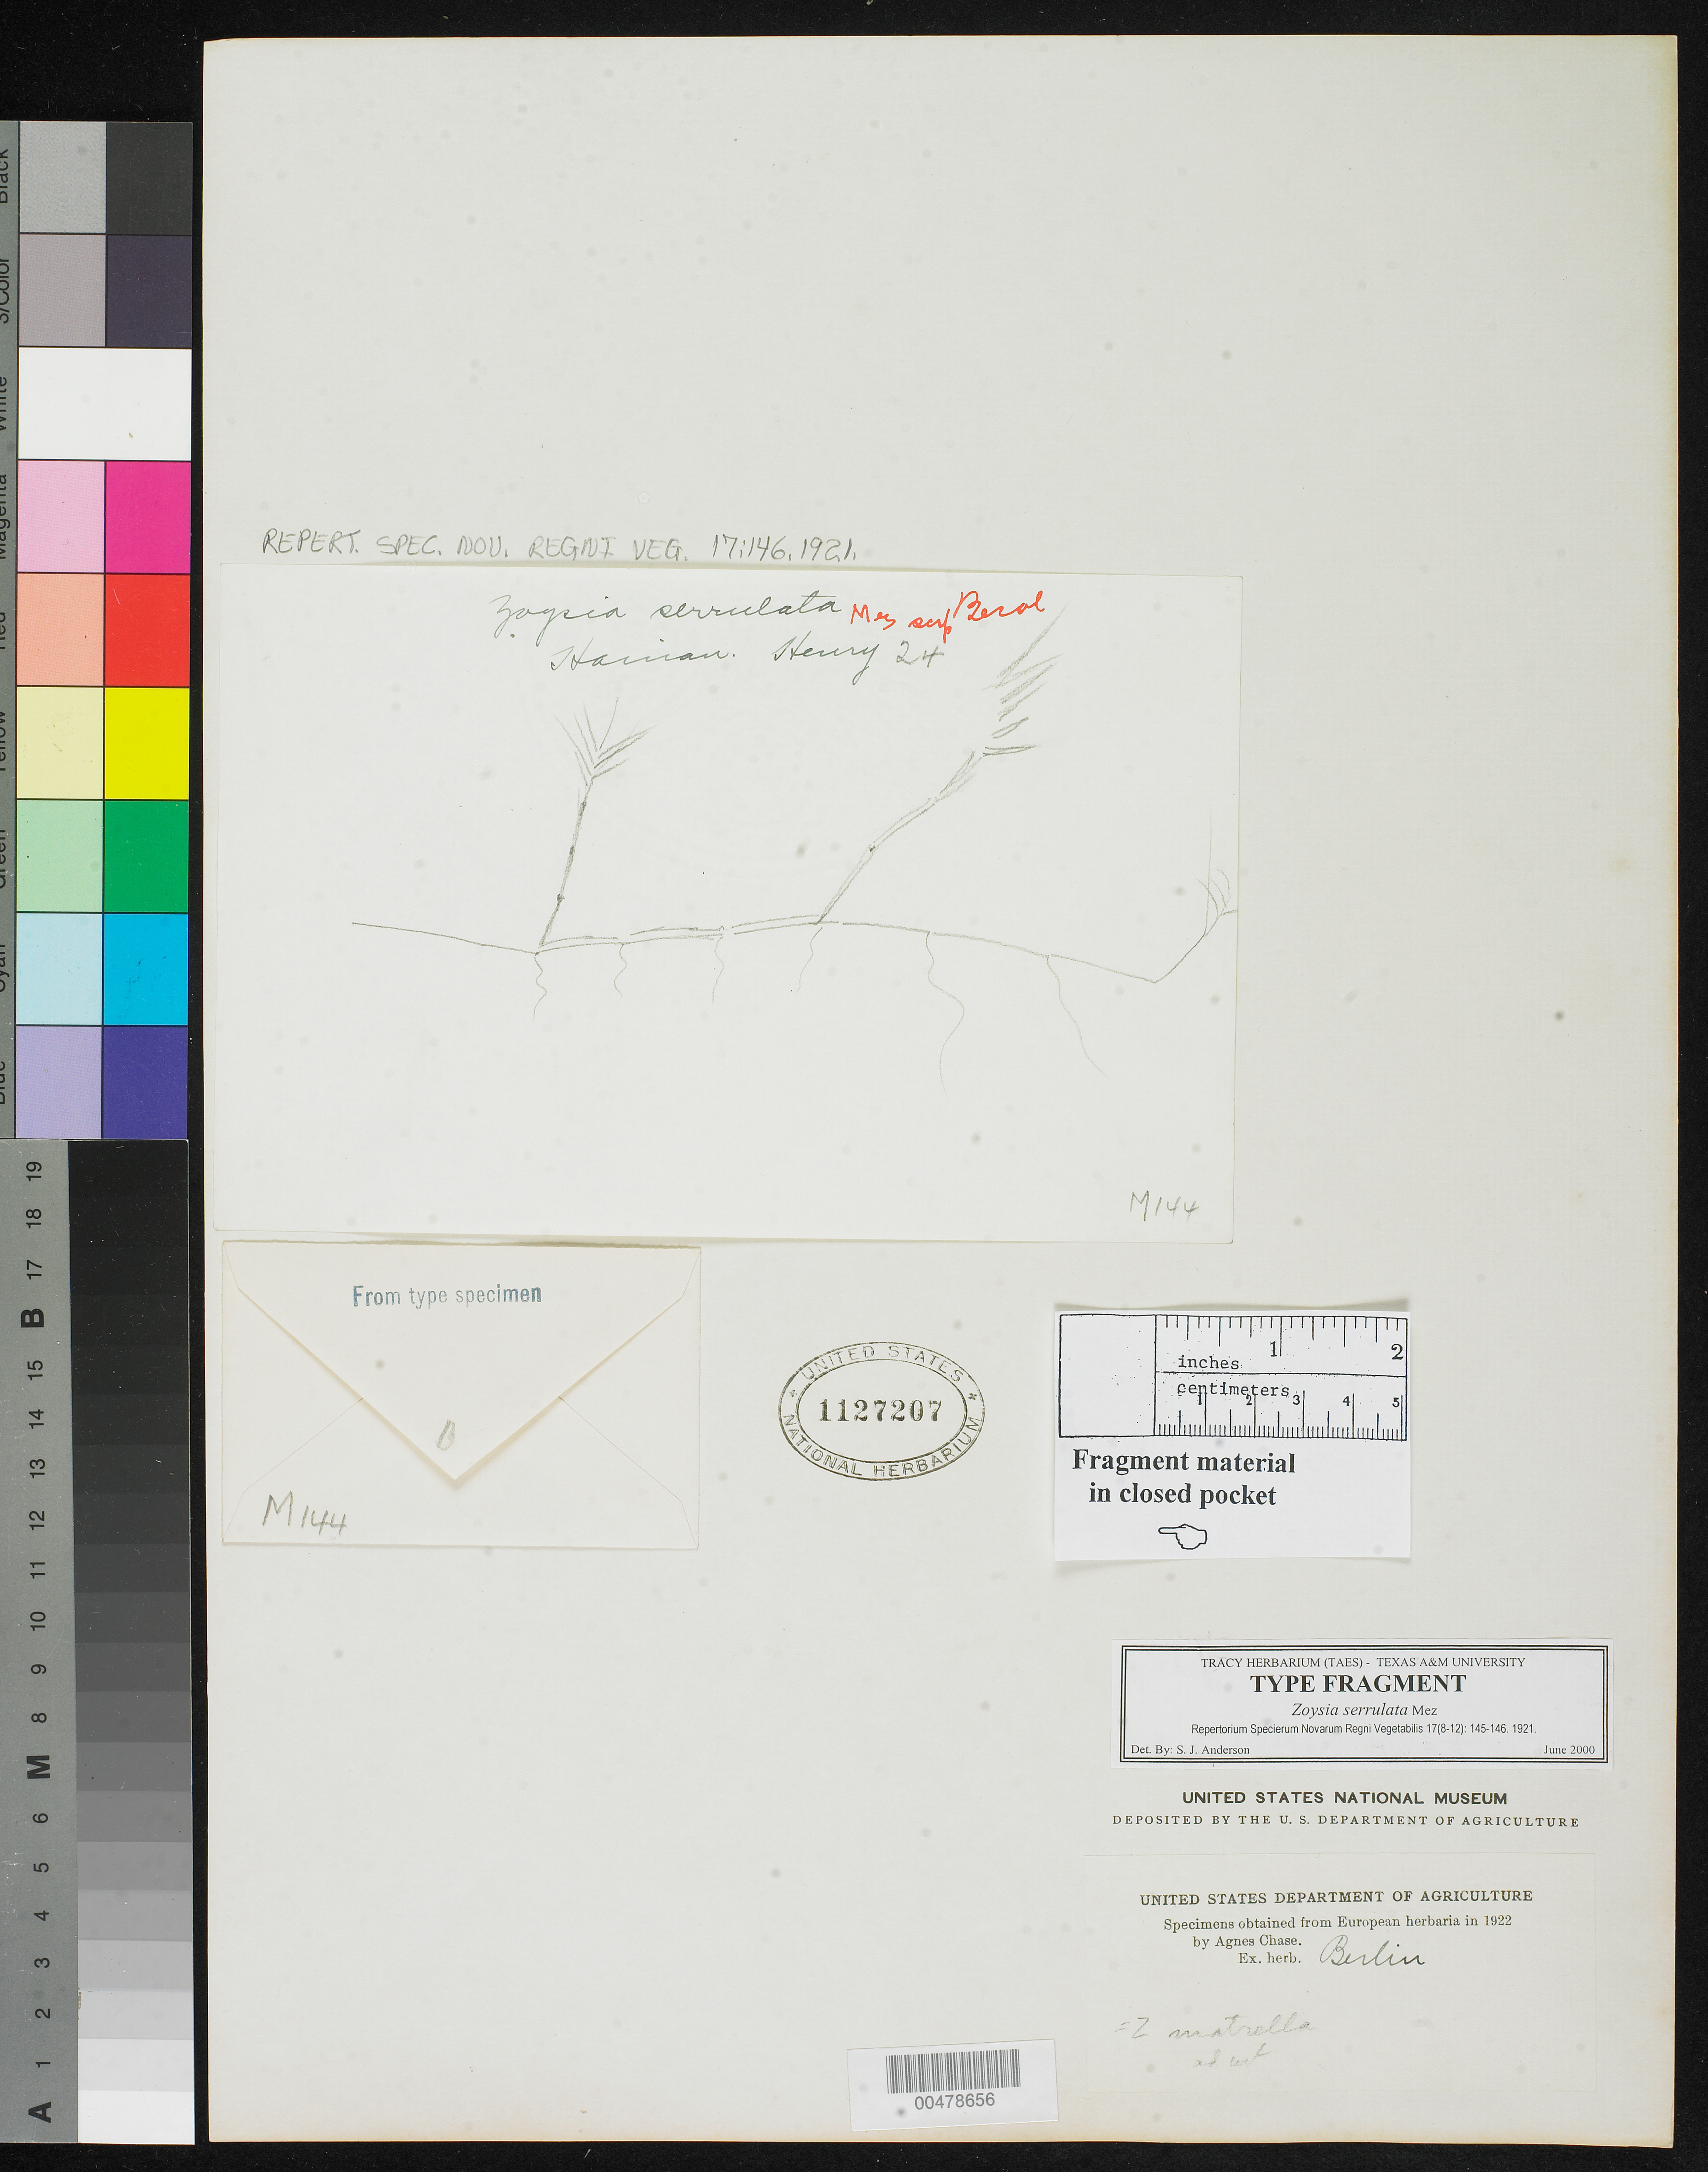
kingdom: Plantae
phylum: Tracheophyta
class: Liliopsida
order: Poales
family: Poaceae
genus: Zoysia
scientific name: Zoysia serrulata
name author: Mez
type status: Type Fragment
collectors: A. Henry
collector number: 24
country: China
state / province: Hainan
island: Hainan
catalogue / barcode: US 1127207